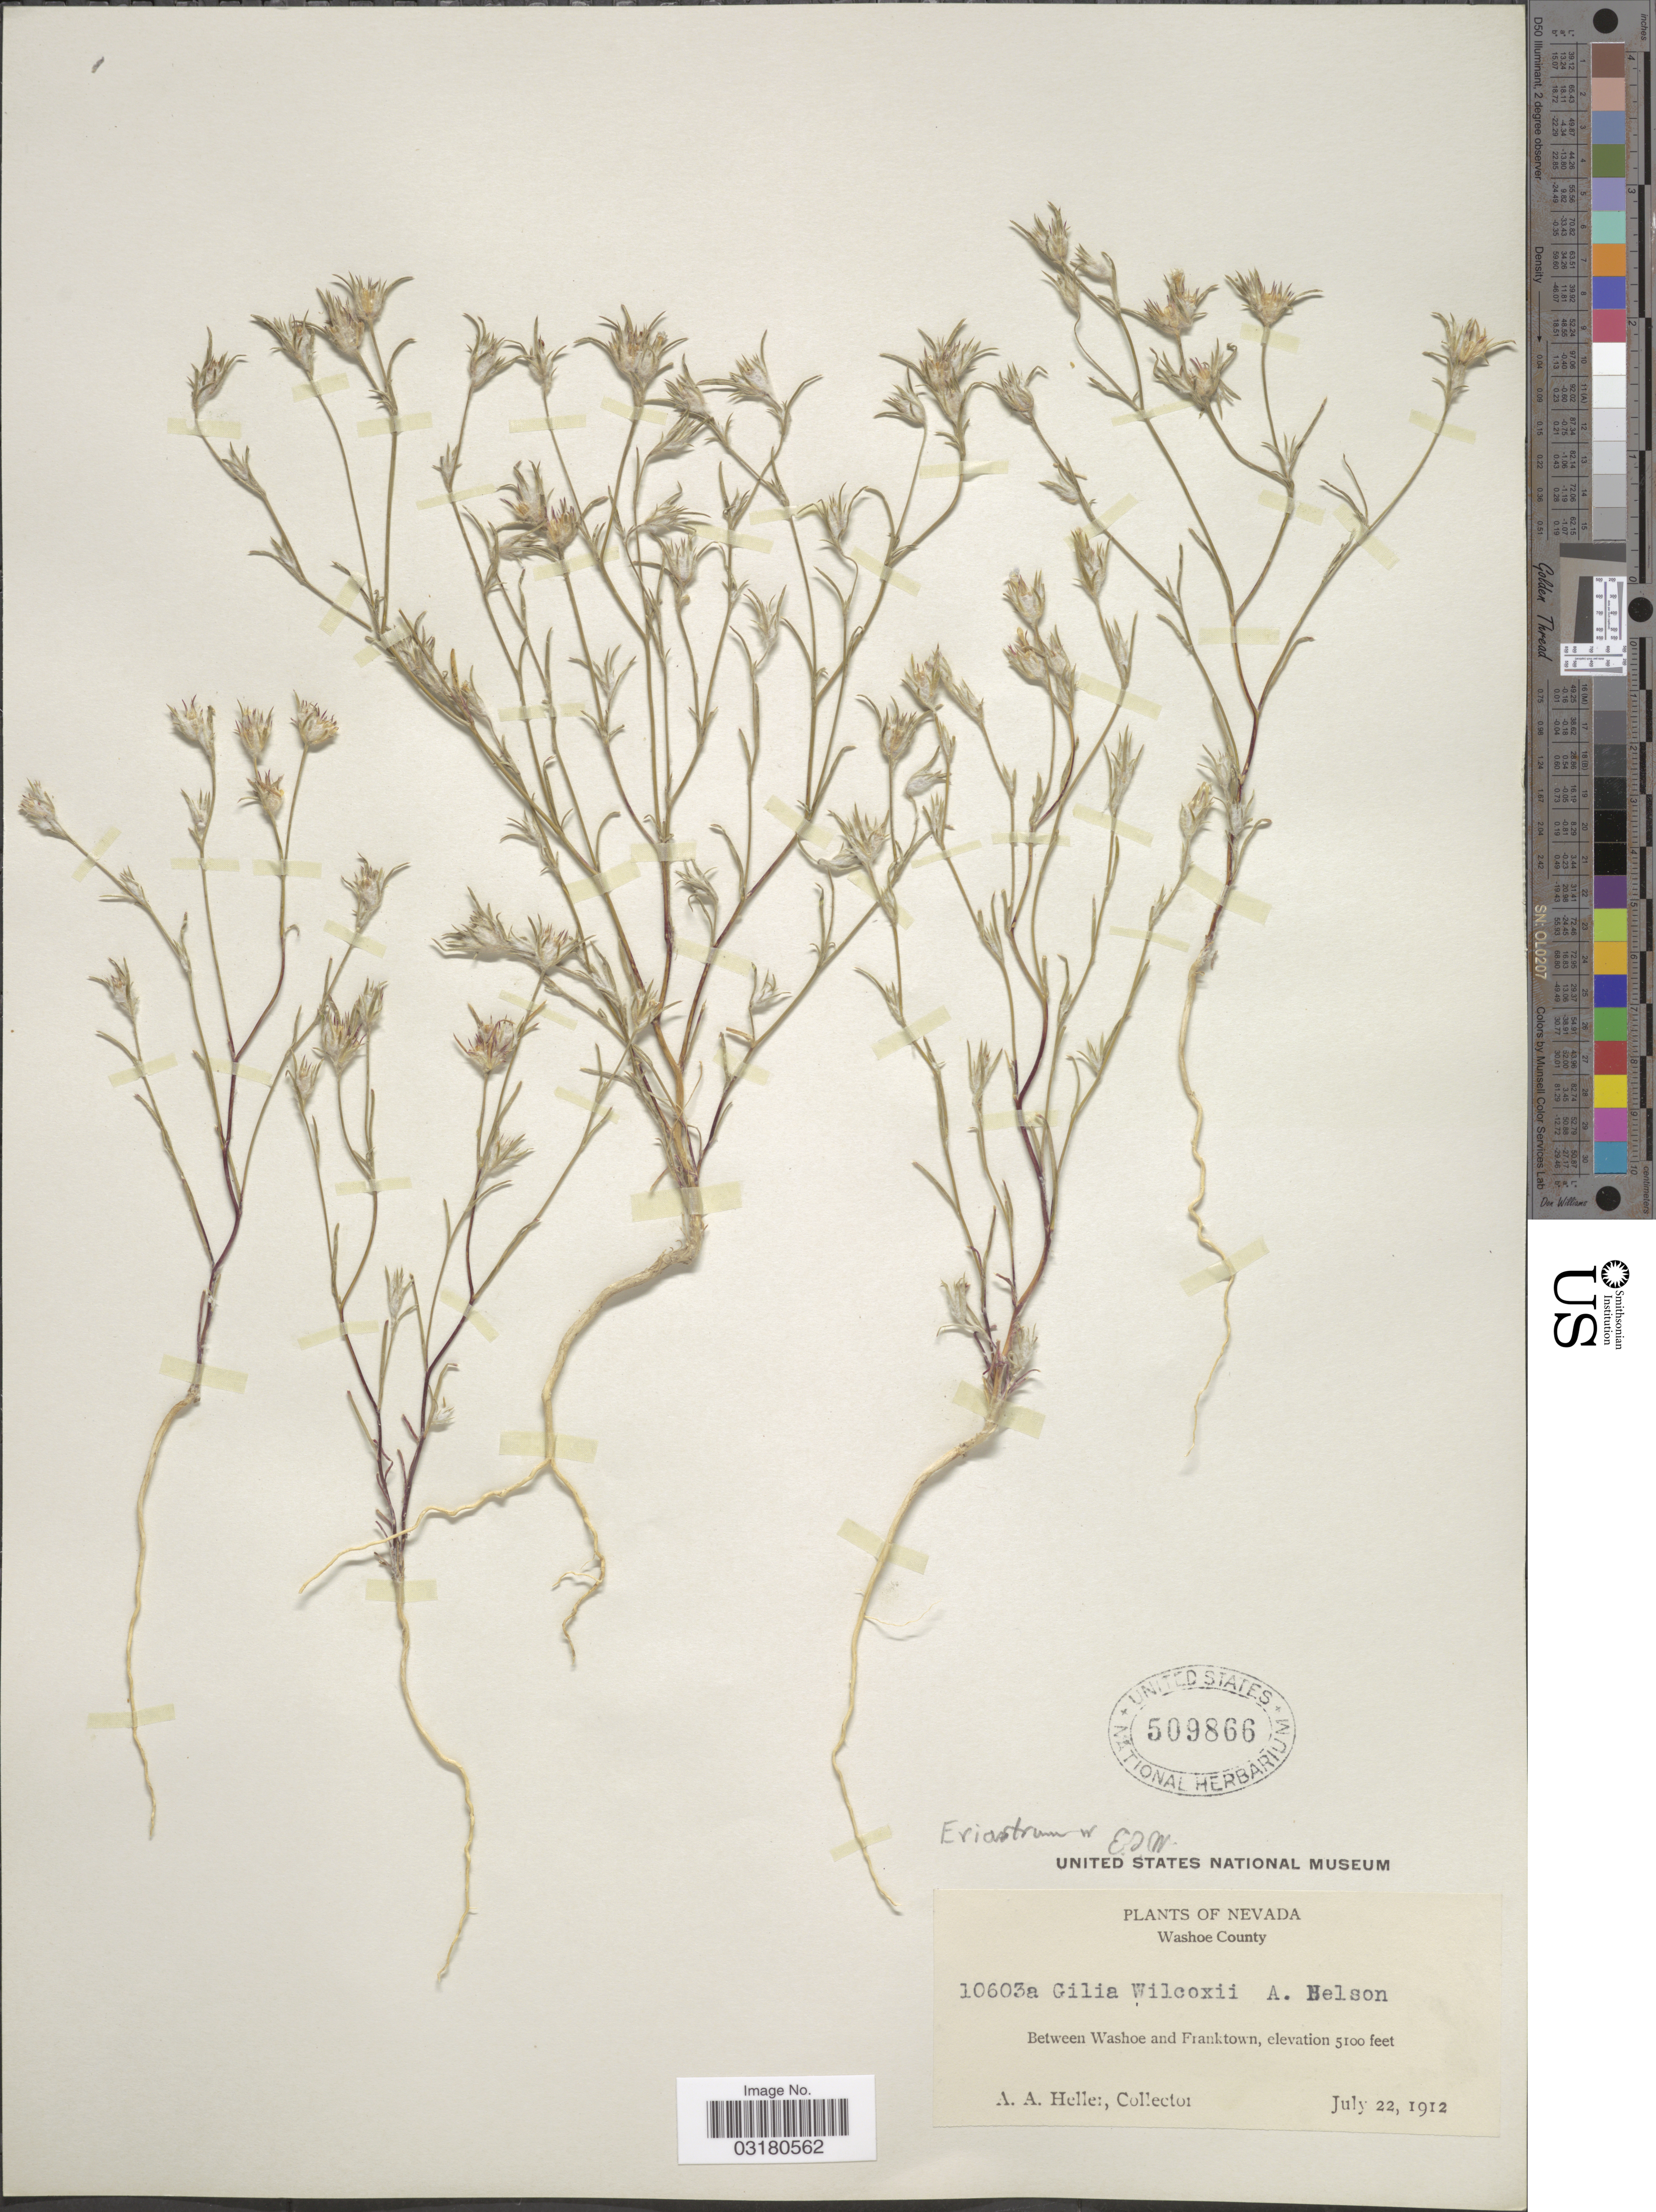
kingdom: Plantae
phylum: Tracheophyta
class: Magnoliopsida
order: Ericales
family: Polemoniaceae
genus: Eriastrum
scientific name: Eriastrum wilcoxii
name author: (A. Nelson) H. Mason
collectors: A. A. Heller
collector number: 10603a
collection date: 1912-07-22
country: United States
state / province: Nevada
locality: Washoe County. Between Washoe ad Franktown.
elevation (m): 1554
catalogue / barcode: US 509866